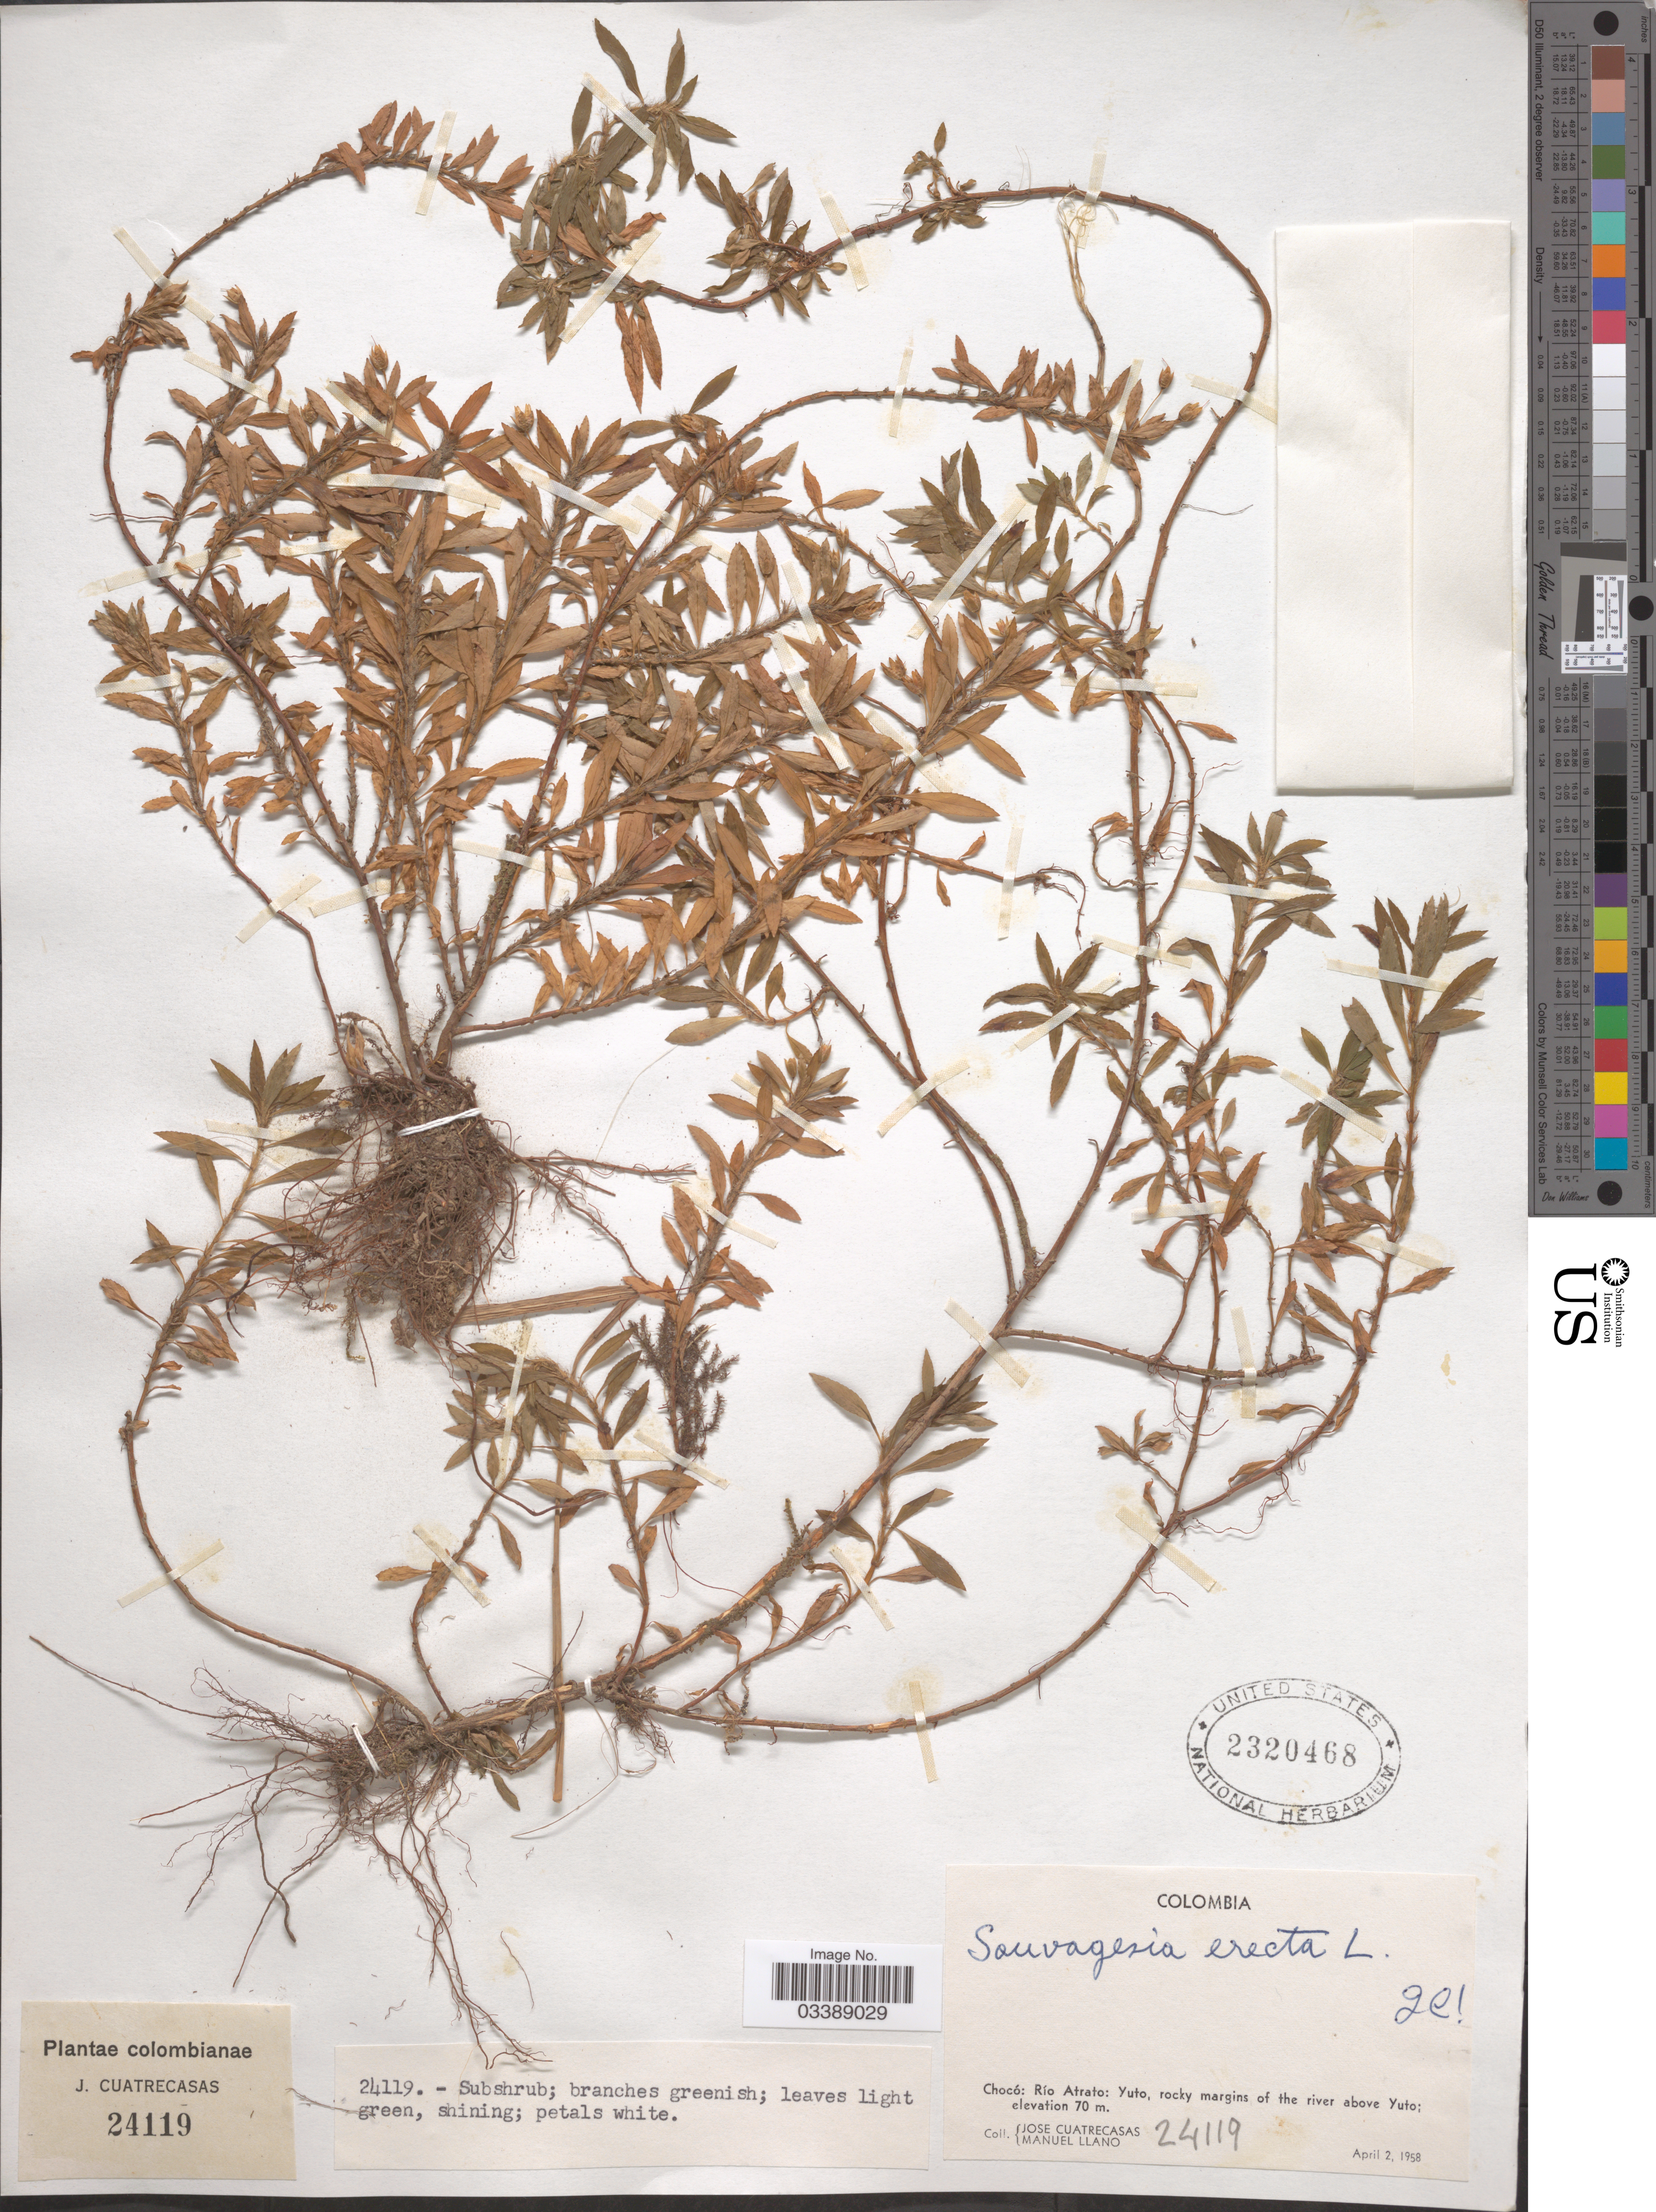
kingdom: Plantae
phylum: Tracheophyta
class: Magnoliopsida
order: Malpighiales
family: Ochnaceae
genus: Sauvagesia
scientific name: Sauvagesia erecta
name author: L.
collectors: J. Cuatrecasas & M. Llano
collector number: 24119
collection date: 1958-04-02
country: Colombia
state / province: Chocó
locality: Río Atrato: Yuto, rocky margins of the river above Yuto.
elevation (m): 70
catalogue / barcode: US 2320468